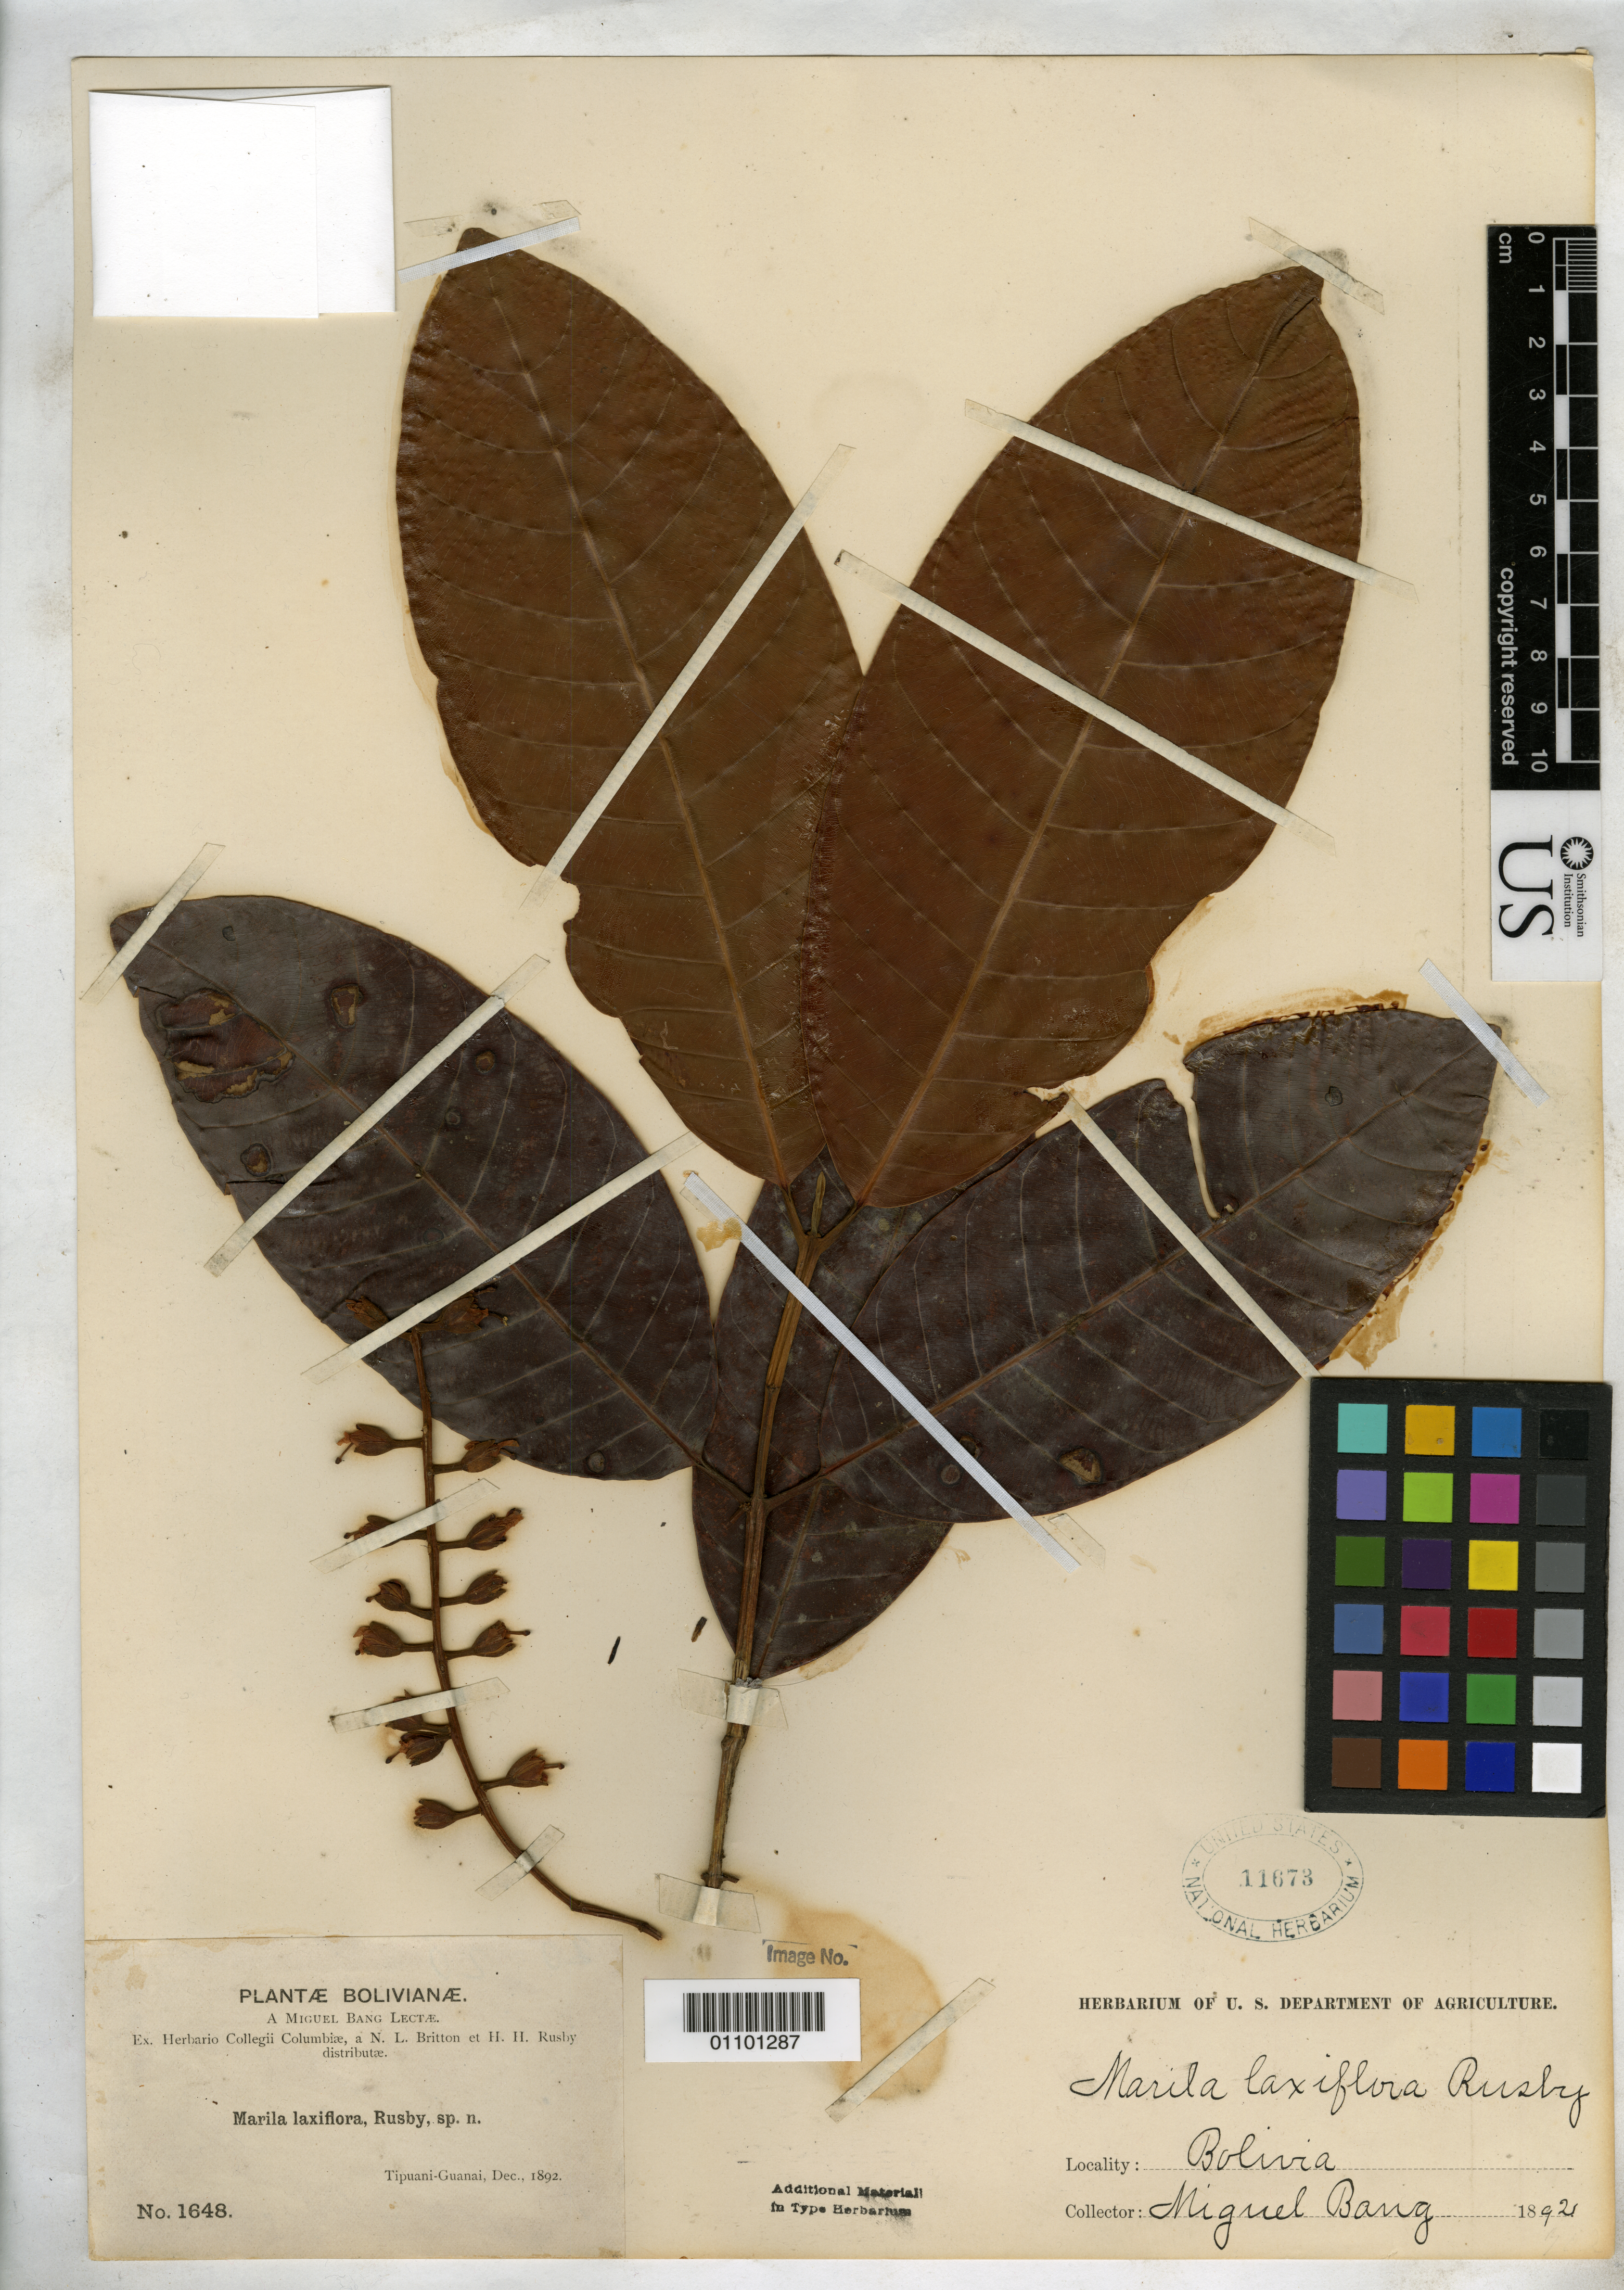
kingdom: Plantae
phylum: Tracheophyta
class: Magnoliopsida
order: Malpighiales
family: Calophyllaceae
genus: Marila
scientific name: Marila laxiflora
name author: Rusby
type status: Type Collection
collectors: M. Bang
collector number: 1648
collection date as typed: Dec 1892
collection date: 1892-12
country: Bolivia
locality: Tipuani-Guanai.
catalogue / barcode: US 11673